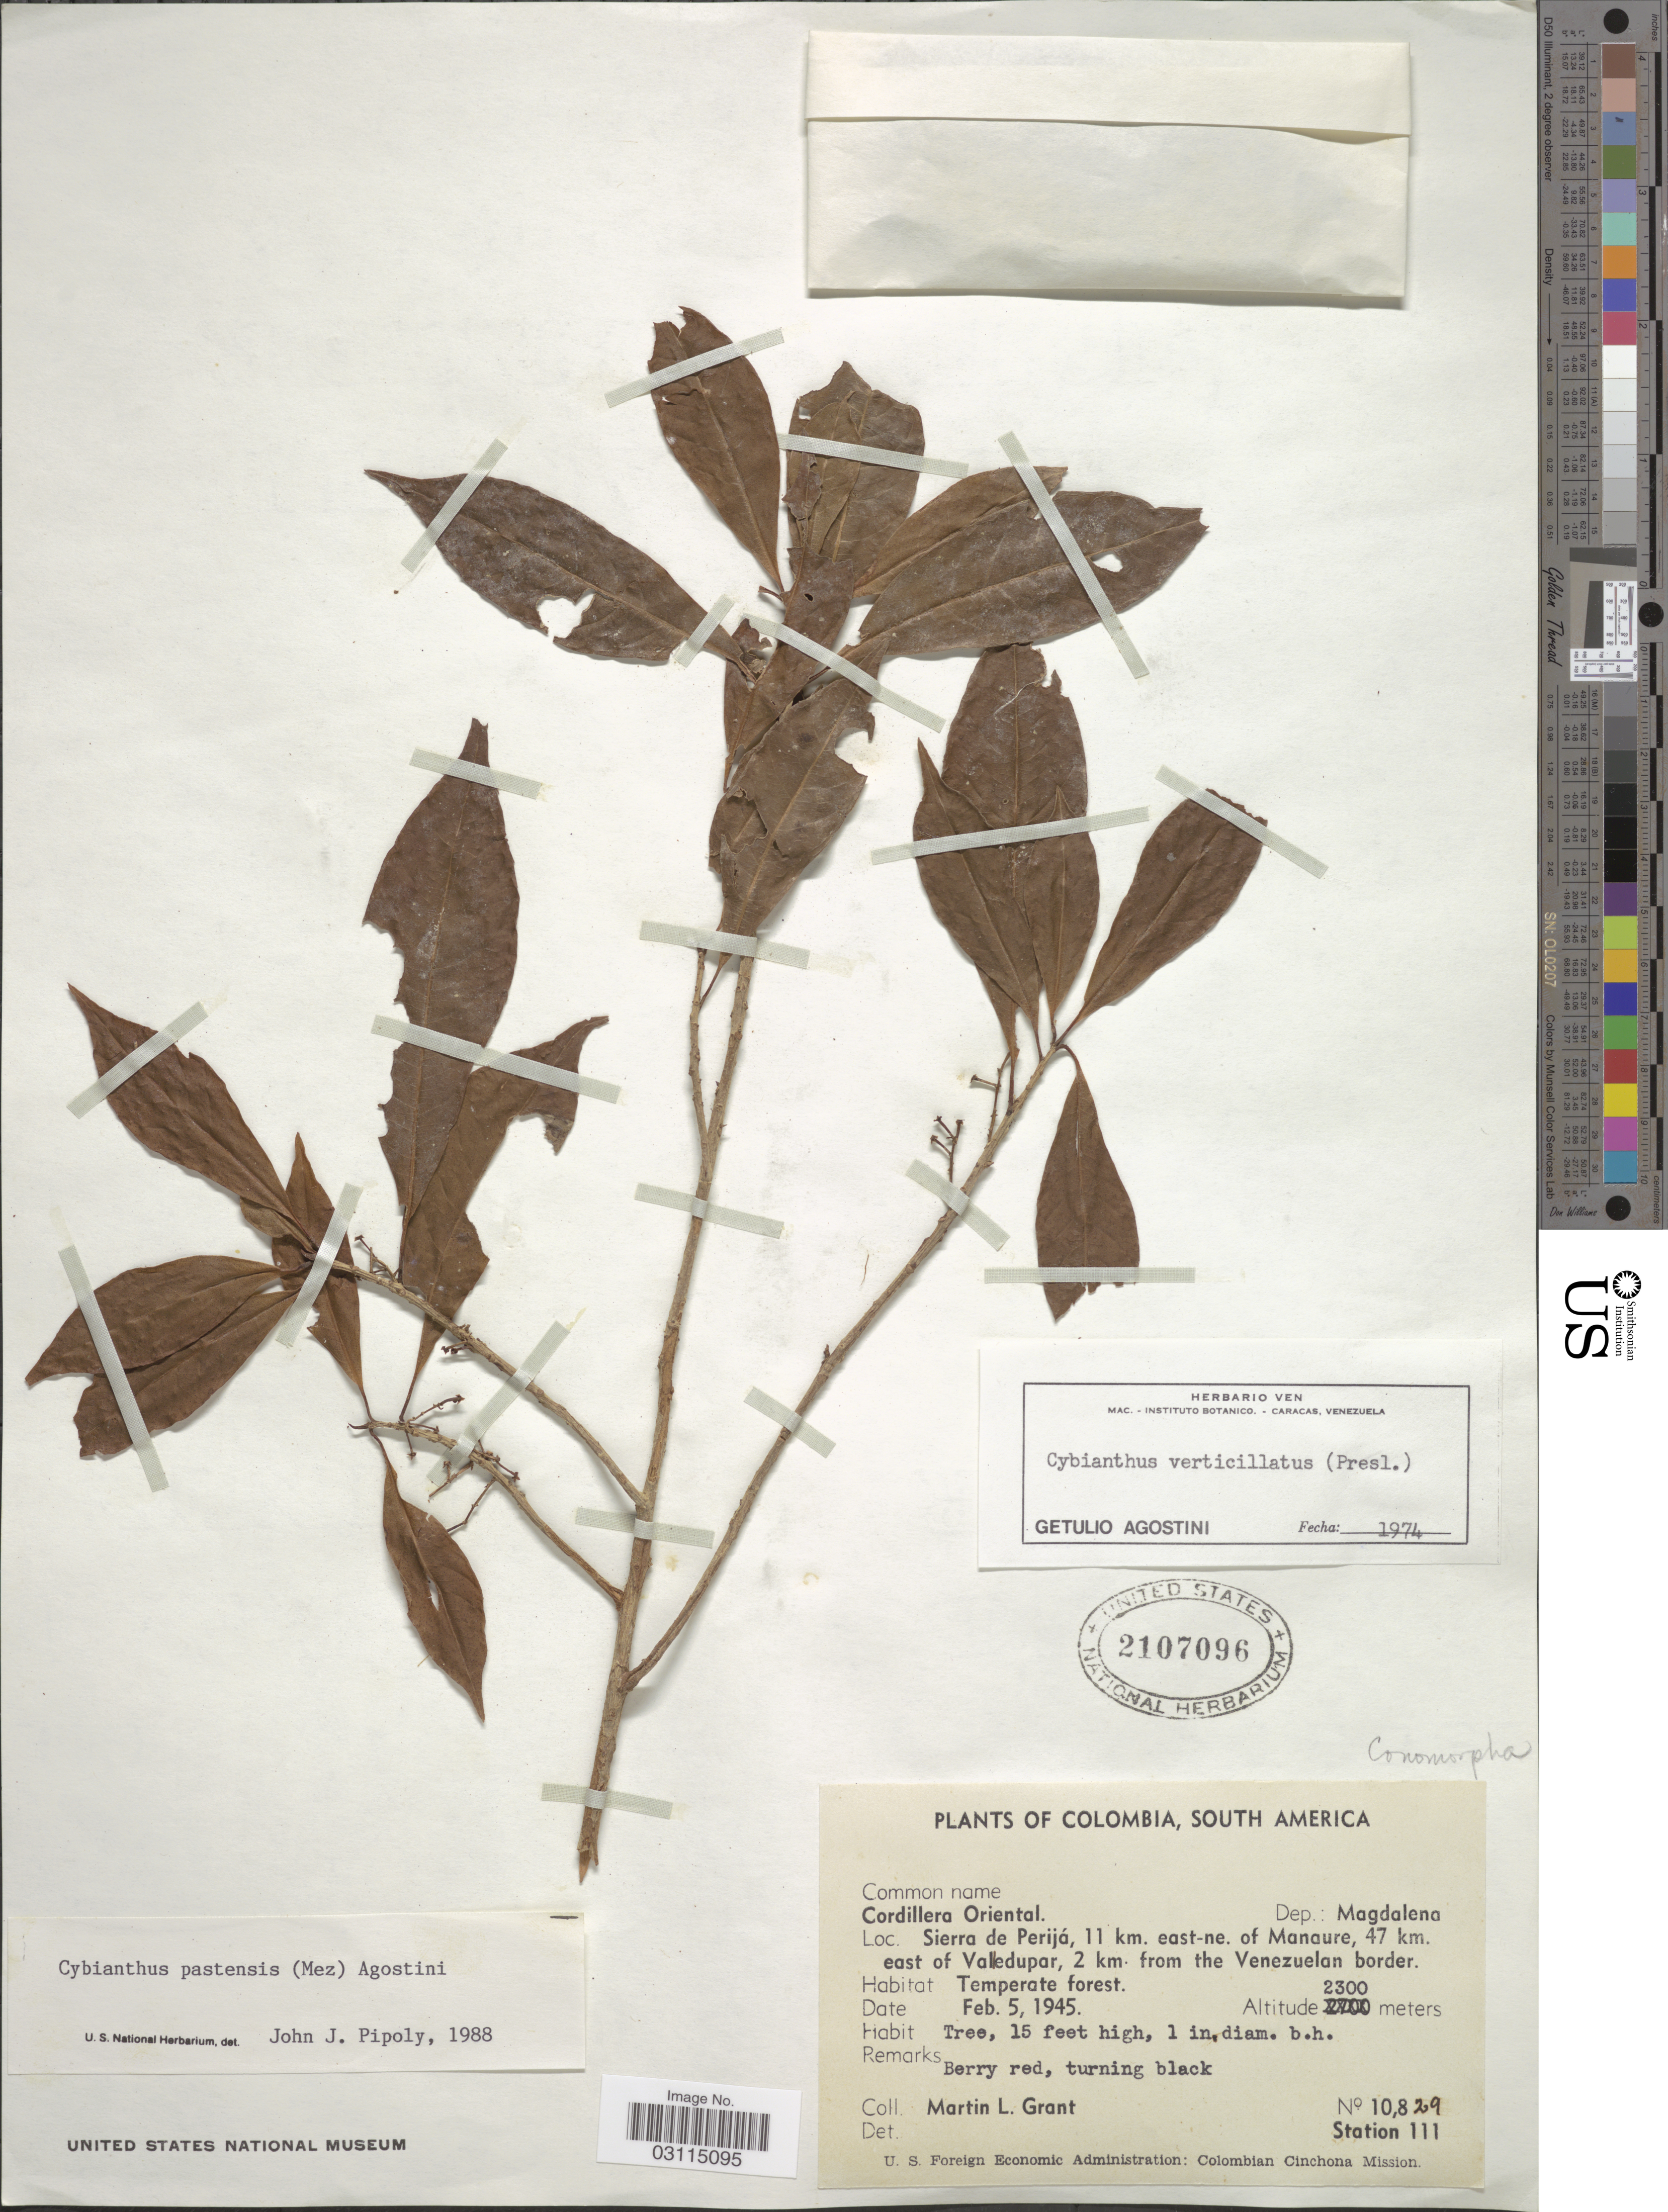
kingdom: Plantae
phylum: Tracheophyta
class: Magnoliopsida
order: Ericales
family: Primulaceae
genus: Cybianthus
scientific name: Cybianthus pastensis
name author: (Mez) G. Agostini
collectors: M. L. Grant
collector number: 10829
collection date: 1945-02-05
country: Colombia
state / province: Magdalena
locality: Cordillera Oriental, Dep.: Magdalena, Sierra de Perijá, 11 km. east-ne. of Manaure, 47 km. east of Valledupar, 2 km. from the Venezuelan border, Station 111.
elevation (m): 2300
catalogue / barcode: US 2107096